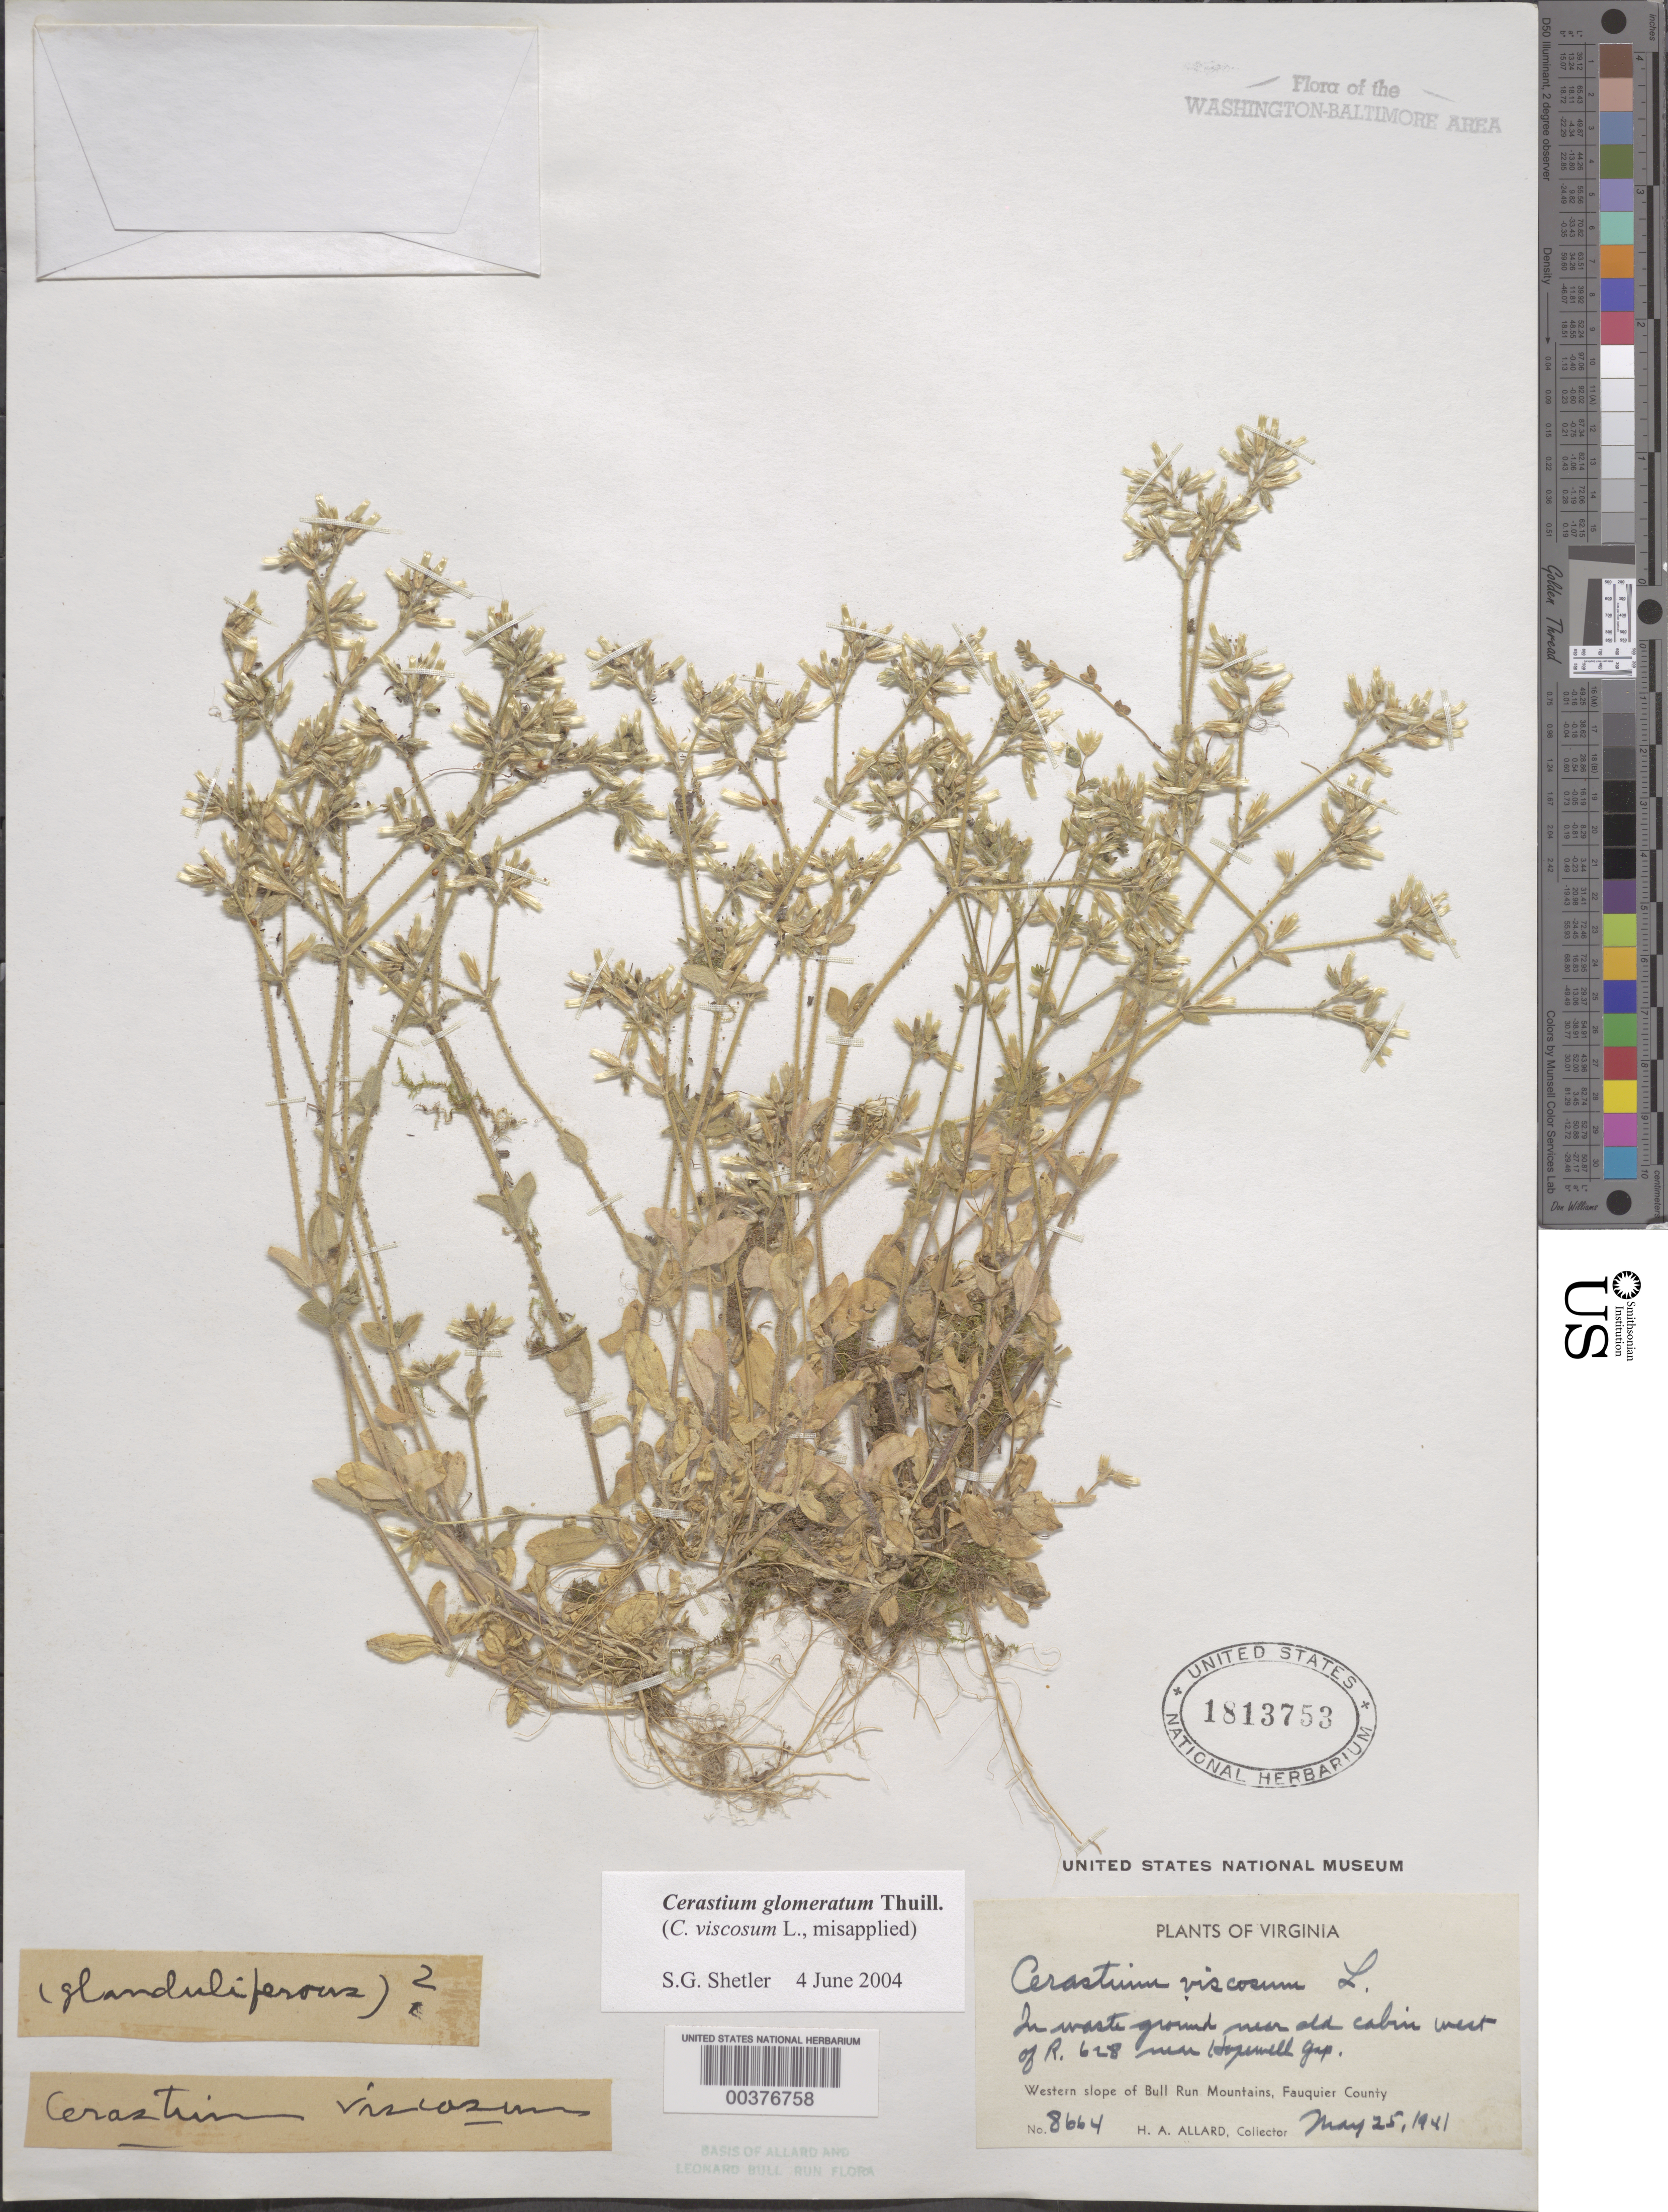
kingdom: Plantae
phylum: Tracheophyta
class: Magnoliopsida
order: Caryophyllales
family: Caryophyllaceae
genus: Cerastium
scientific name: Cerastium glomeratum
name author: Thuill.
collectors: H. A. Allard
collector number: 8664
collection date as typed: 25 May 1941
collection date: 1941-05-25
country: United States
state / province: Virginia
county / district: Fauquier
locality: West of Route 628, near Hopewell Gap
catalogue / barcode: US 1813753